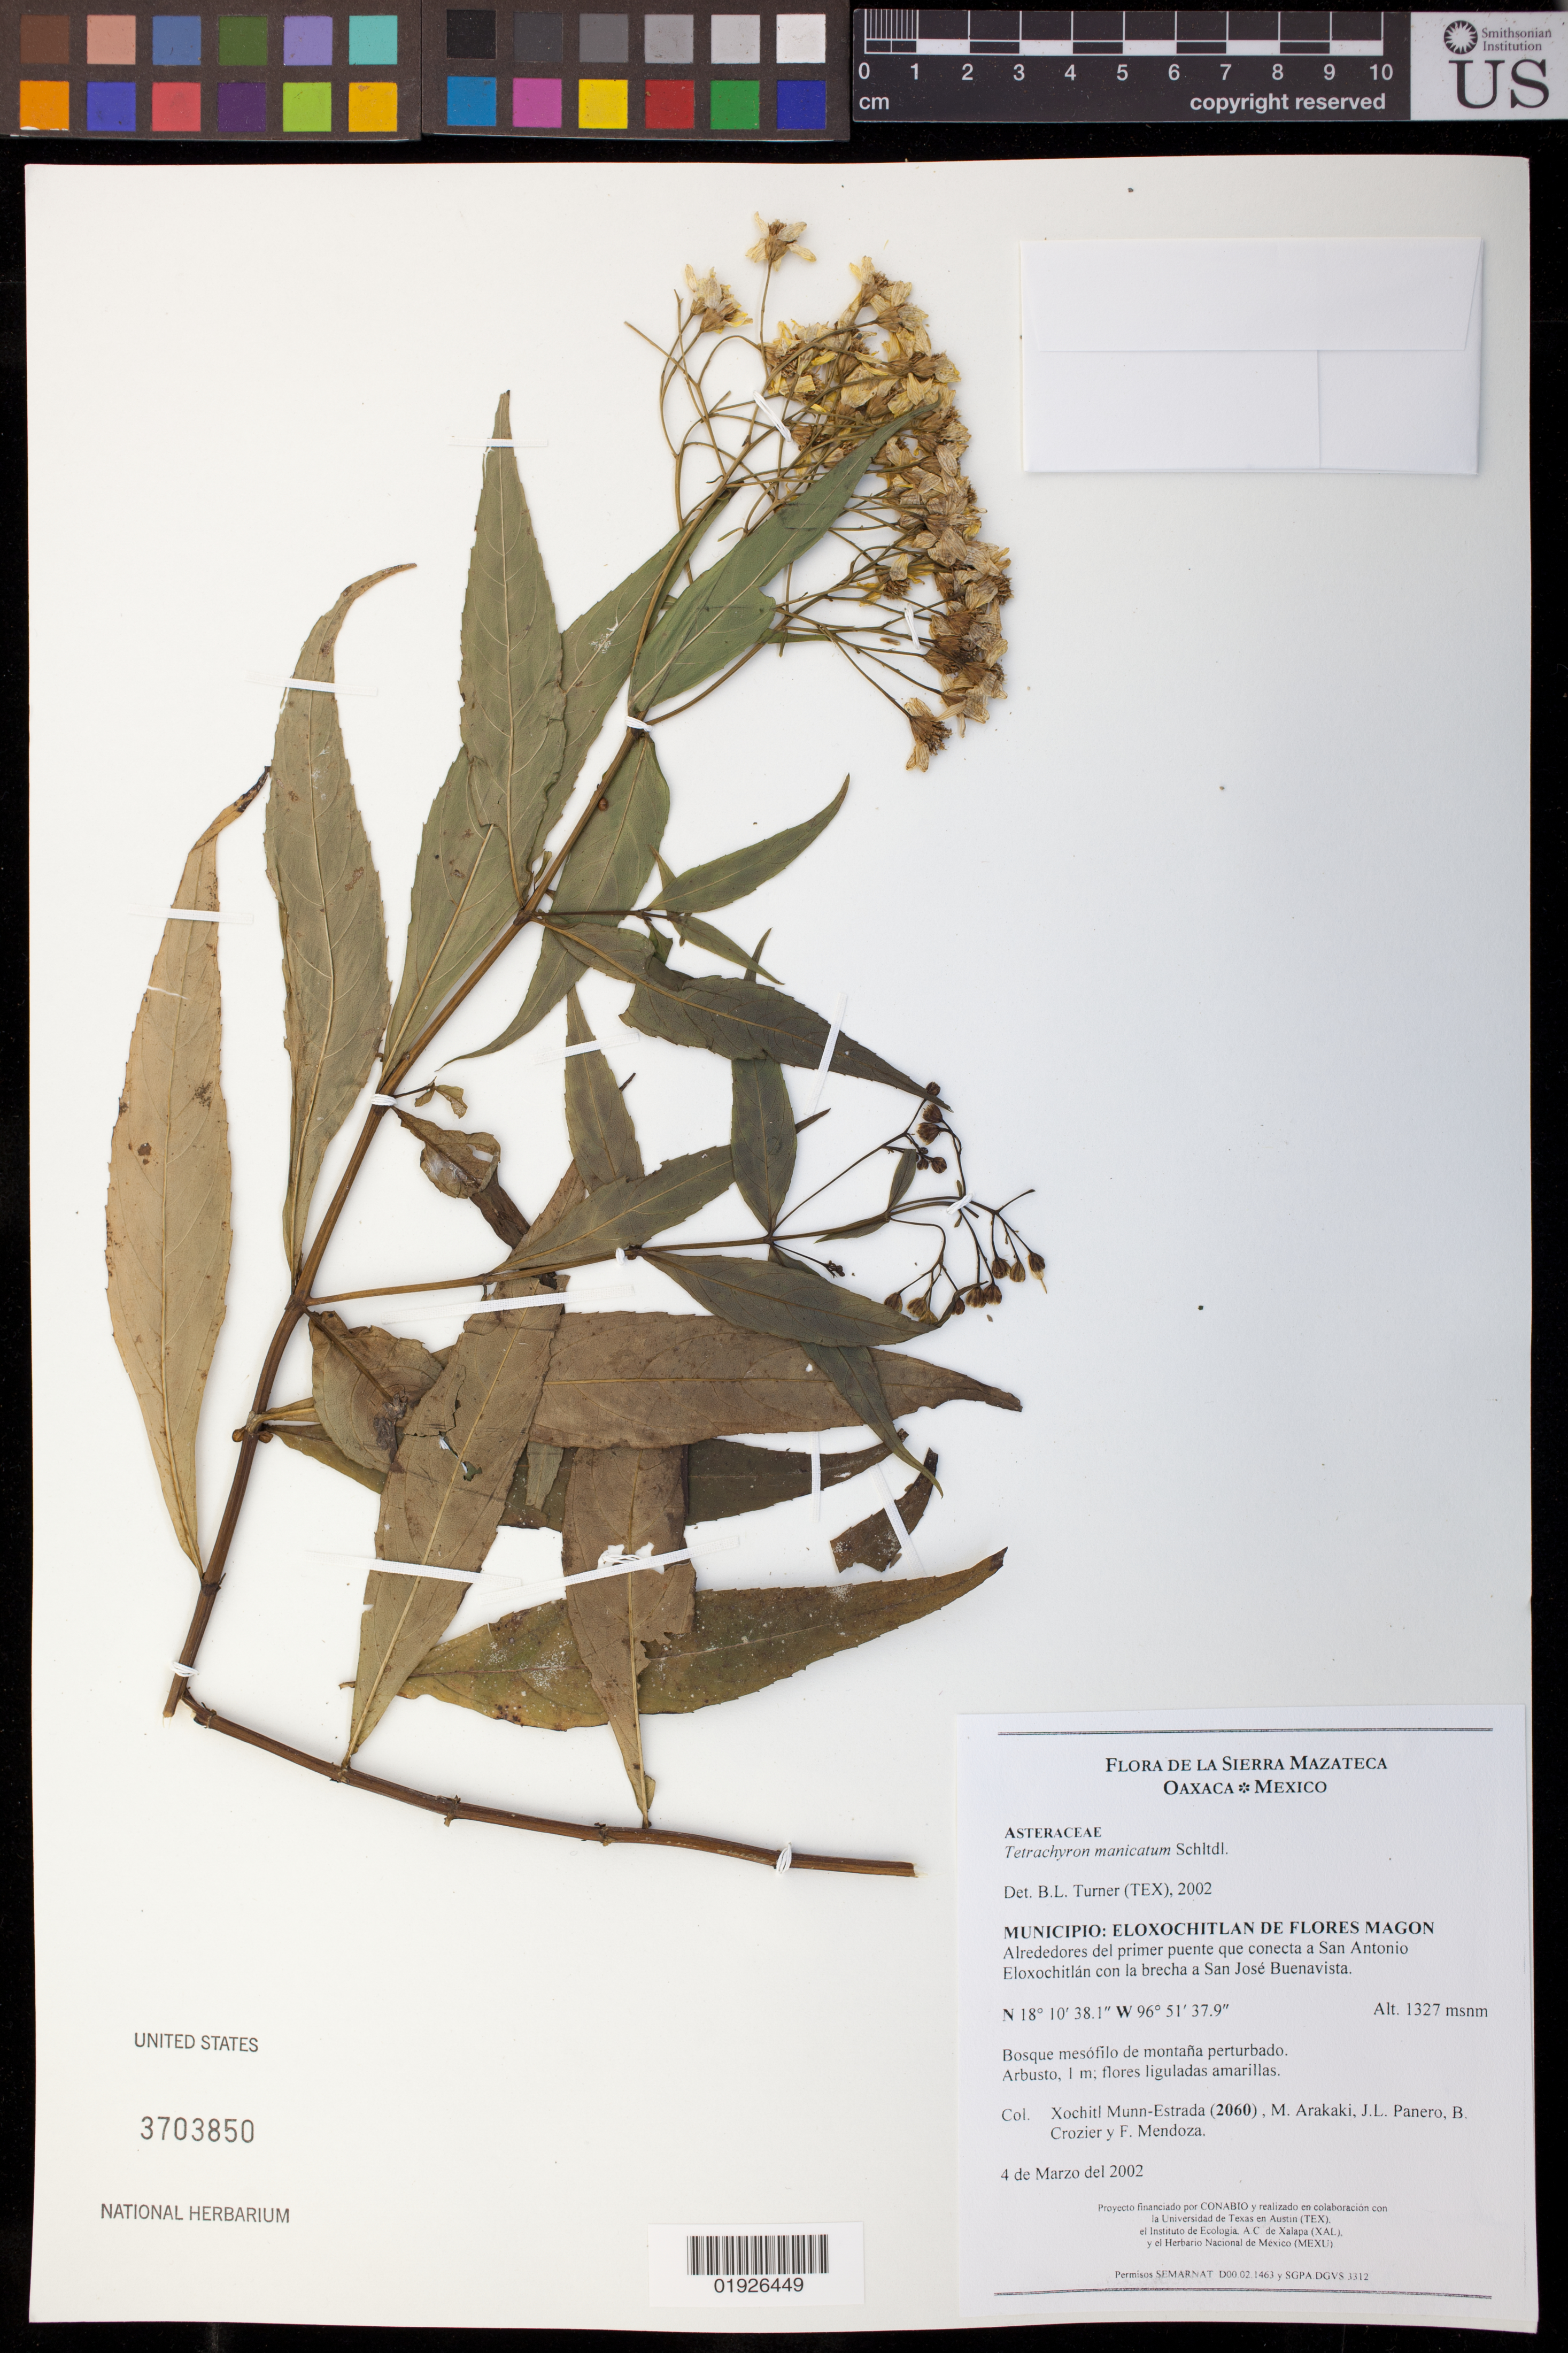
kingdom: Plantae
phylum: Tracheophyta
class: Magnoliopsida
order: Asterales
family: Asteraceae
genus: Tetrachyron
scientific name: Tetrachyron manicatum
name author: Schltdl.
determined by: Turner, B. L.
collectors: X. Munn-Estrada, M. Arakaki, J. L. Panero, B. Crozier & F. Mendoza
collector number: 2060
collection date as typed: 4 de Marzo del 2002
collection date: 2002-03-04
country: Mexico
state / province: Oaxaca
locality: Eloxochitlan de Flores Magon, Alrededores del primer puente que conecta a San Antonio Eloxochitlan con la brecha a San Jose Buenavista.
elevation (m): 1327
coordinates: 18 10 38.1 N, 96 51 37.9 W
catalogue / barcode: US 3703850